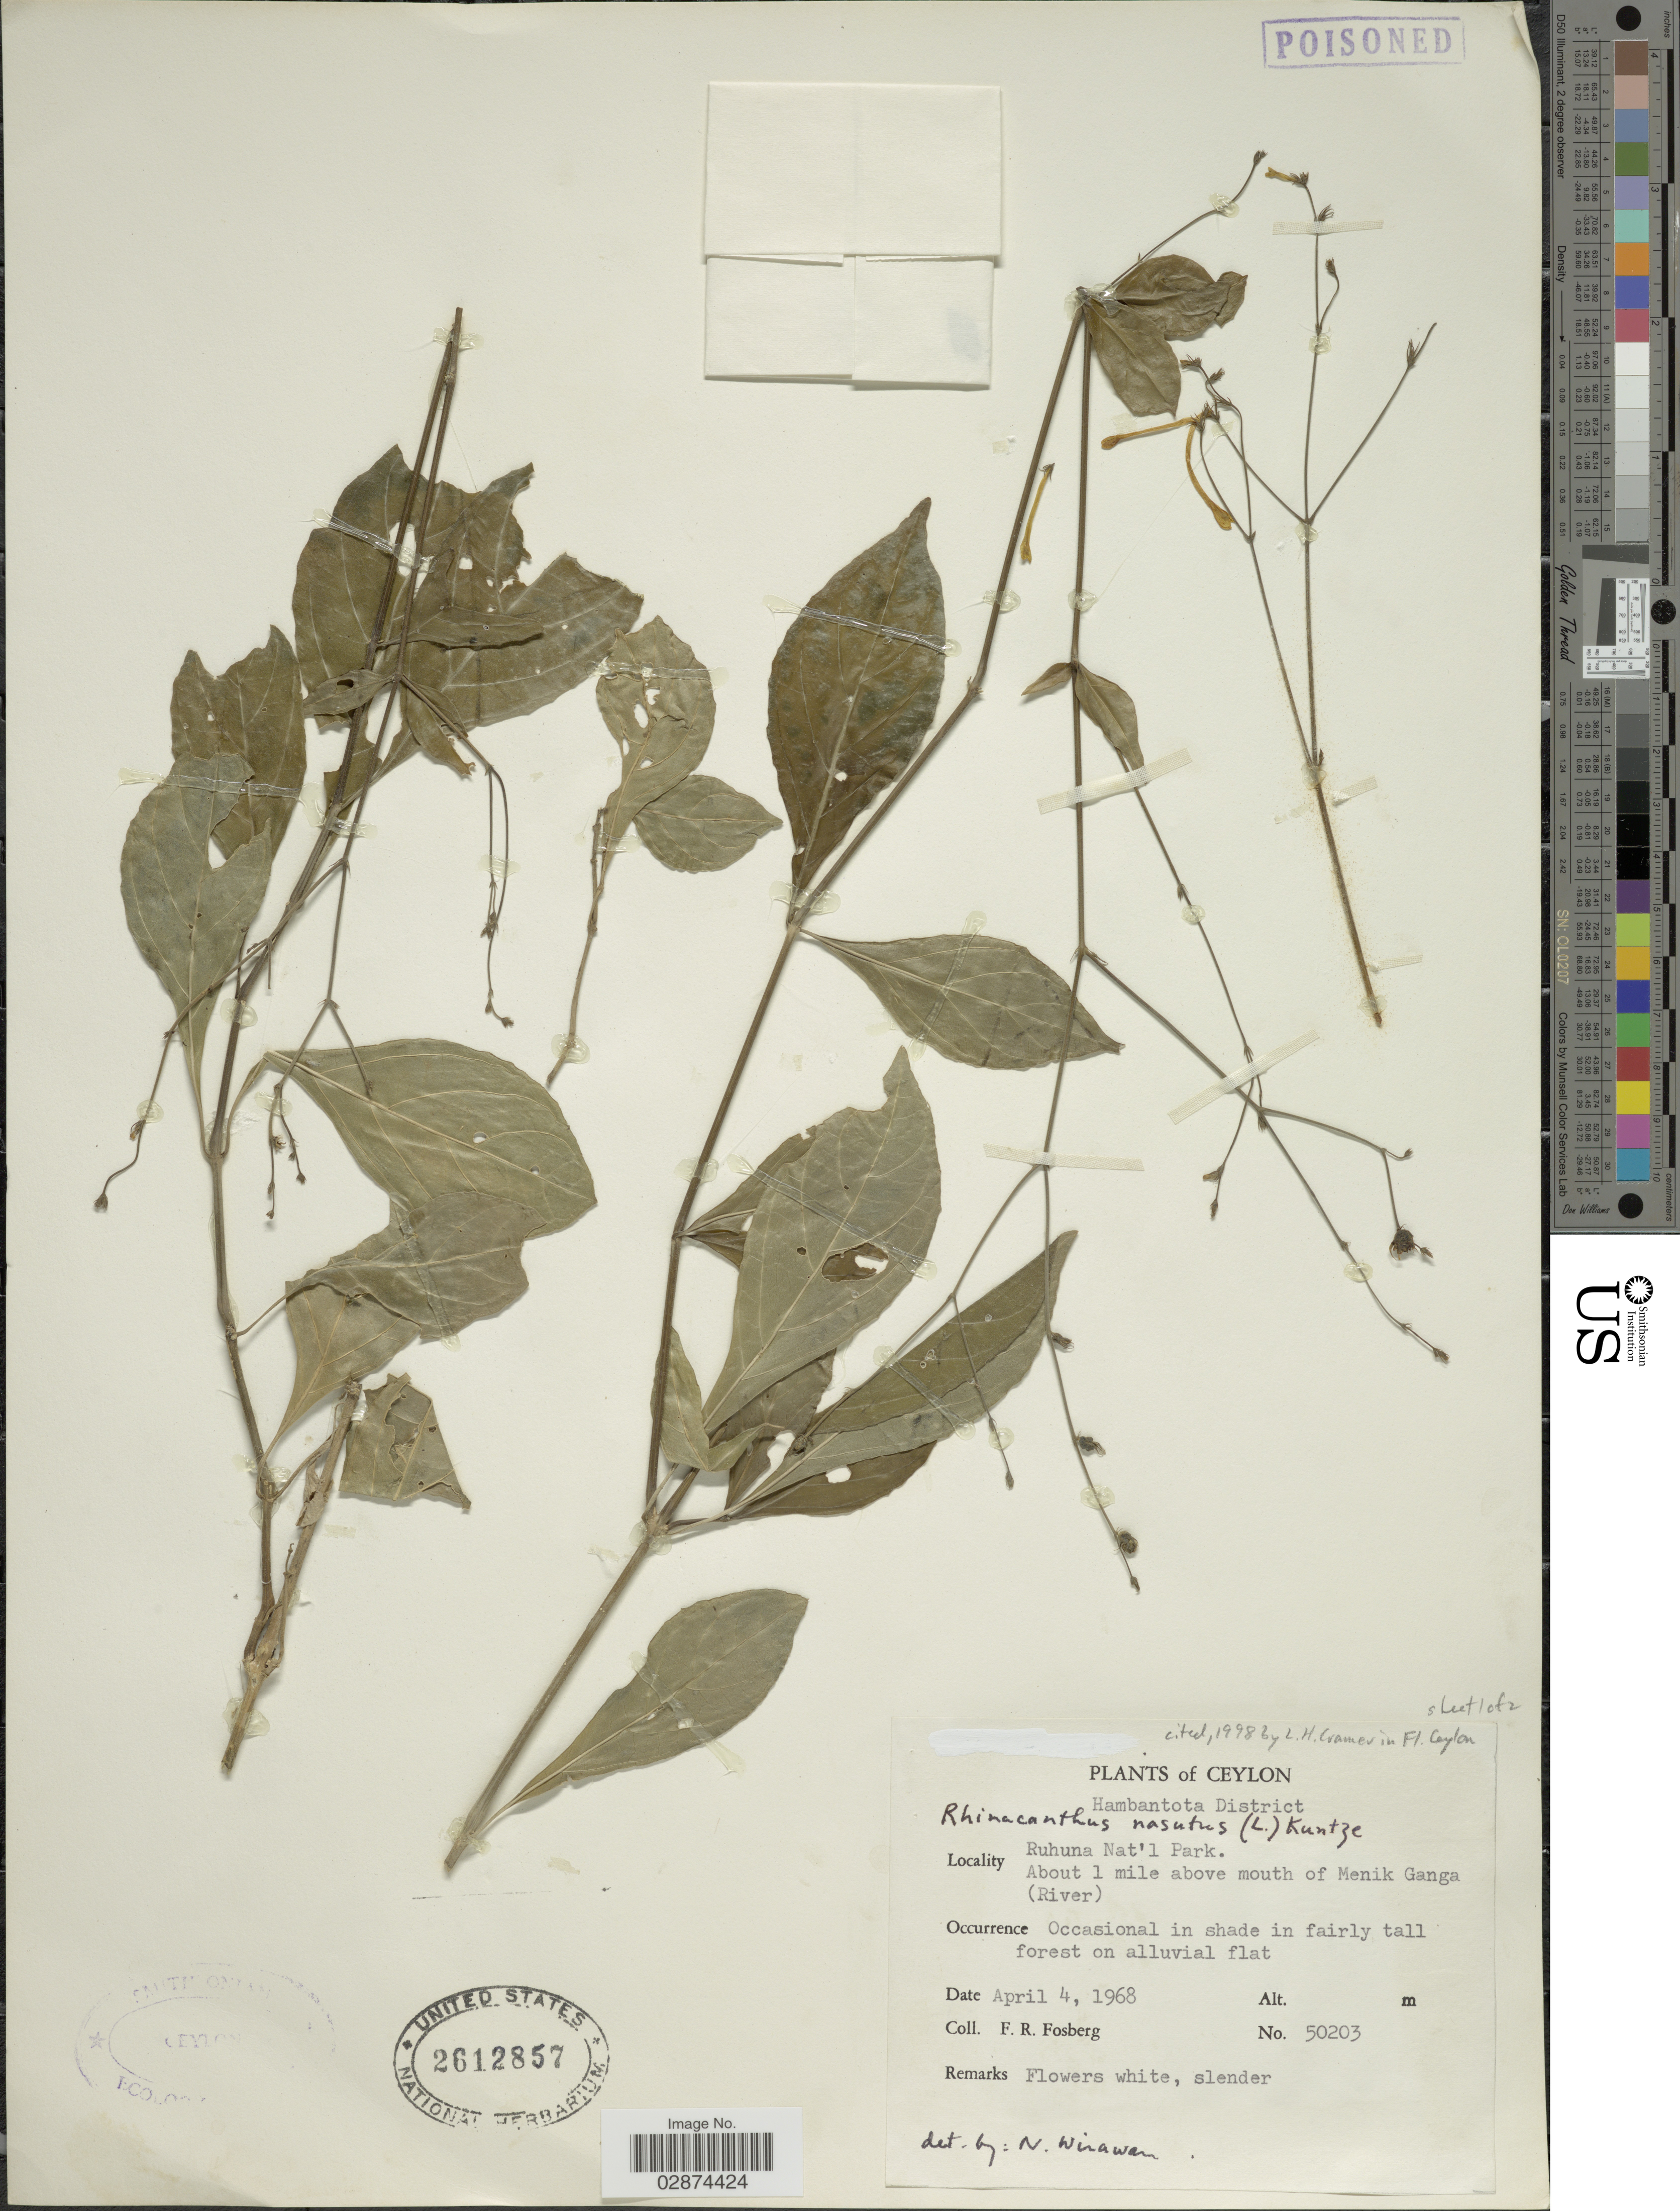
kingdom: Plantae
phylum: Tracheophyta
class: Magnoliopsida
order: Lamiales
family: Acanthaceae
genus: Rhinacanthus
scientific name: Rhinacanthus nasutus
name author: (L.) Kurz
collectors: F. R. Fosberg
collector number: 50203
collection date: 1968-04-04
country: Sri Lanka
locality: Ceylon. Hambantota District. Ruhuna Nat'l Park. About 1 mile above mouth of Menik Ganga (River).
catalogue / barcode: US 2612857